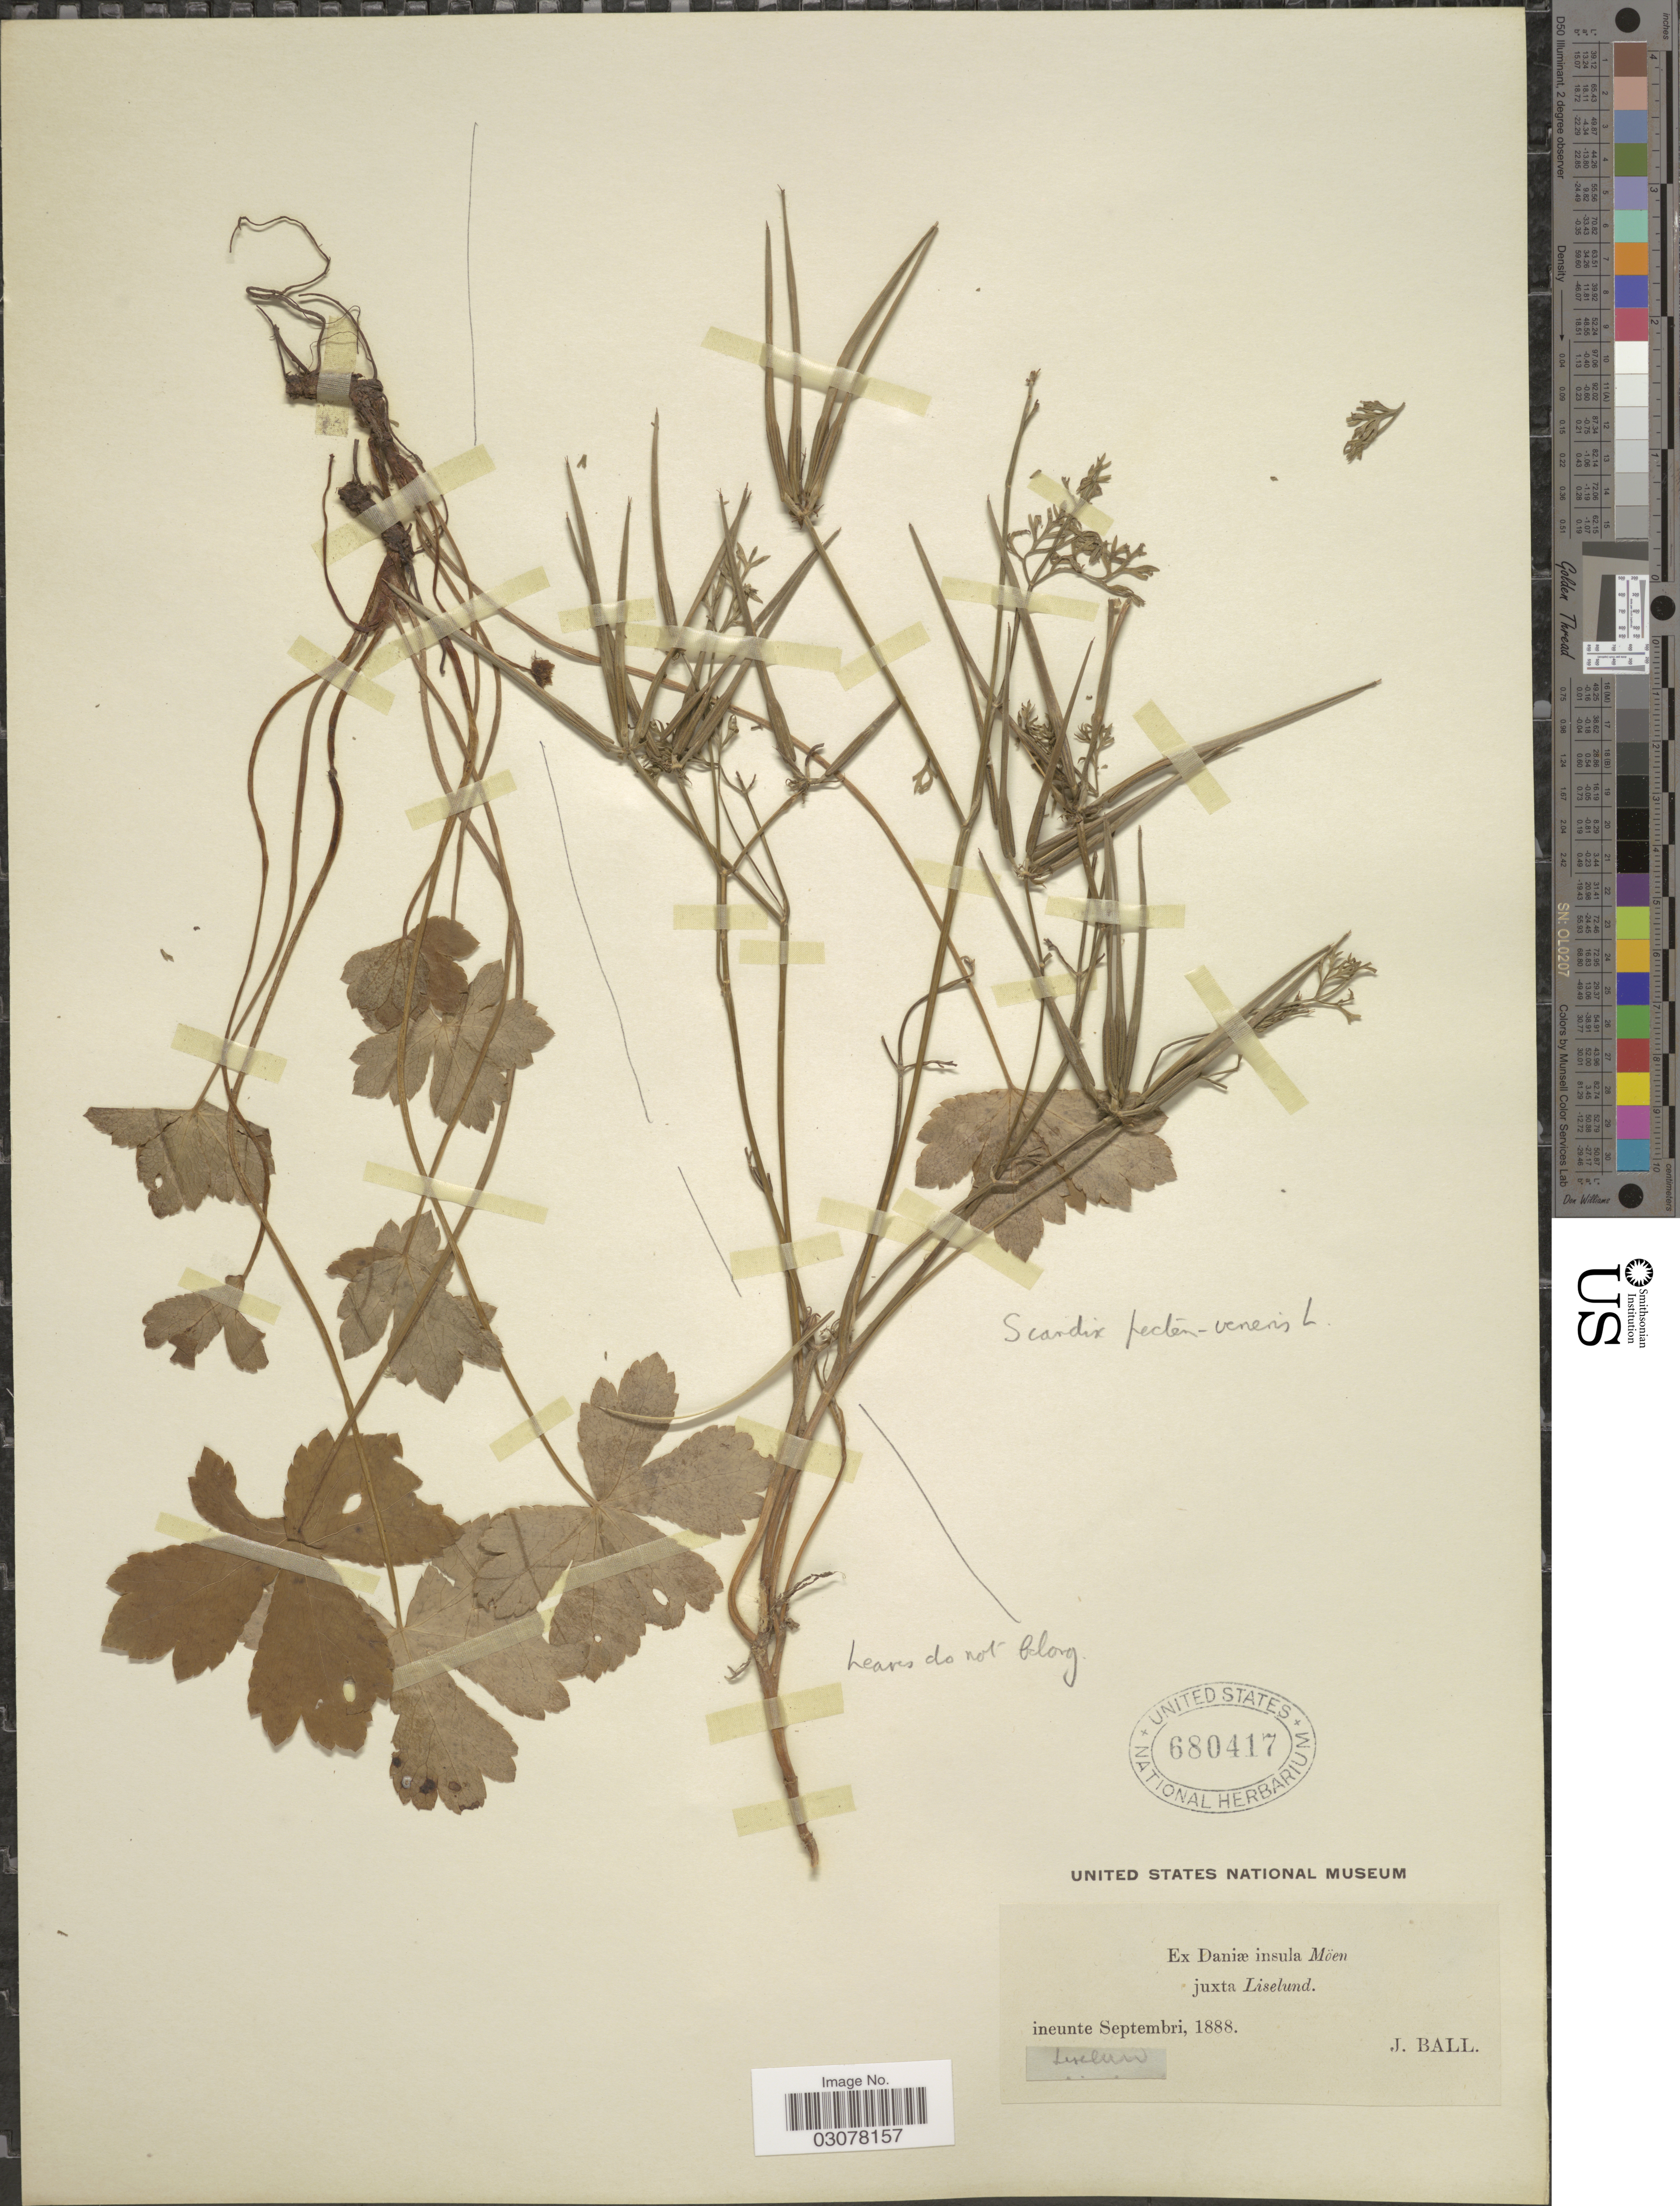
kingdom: Plantae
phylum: Tracheophyta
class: Magnoliopsida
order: Apiales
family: Apiaceae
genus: Scandix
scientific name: Scandix pecten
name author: Scop.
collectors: J. Ball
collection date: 1888-09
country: Denmark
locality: Ex Daniæ insula Möen juxta Liselund.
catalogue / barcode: US 680417